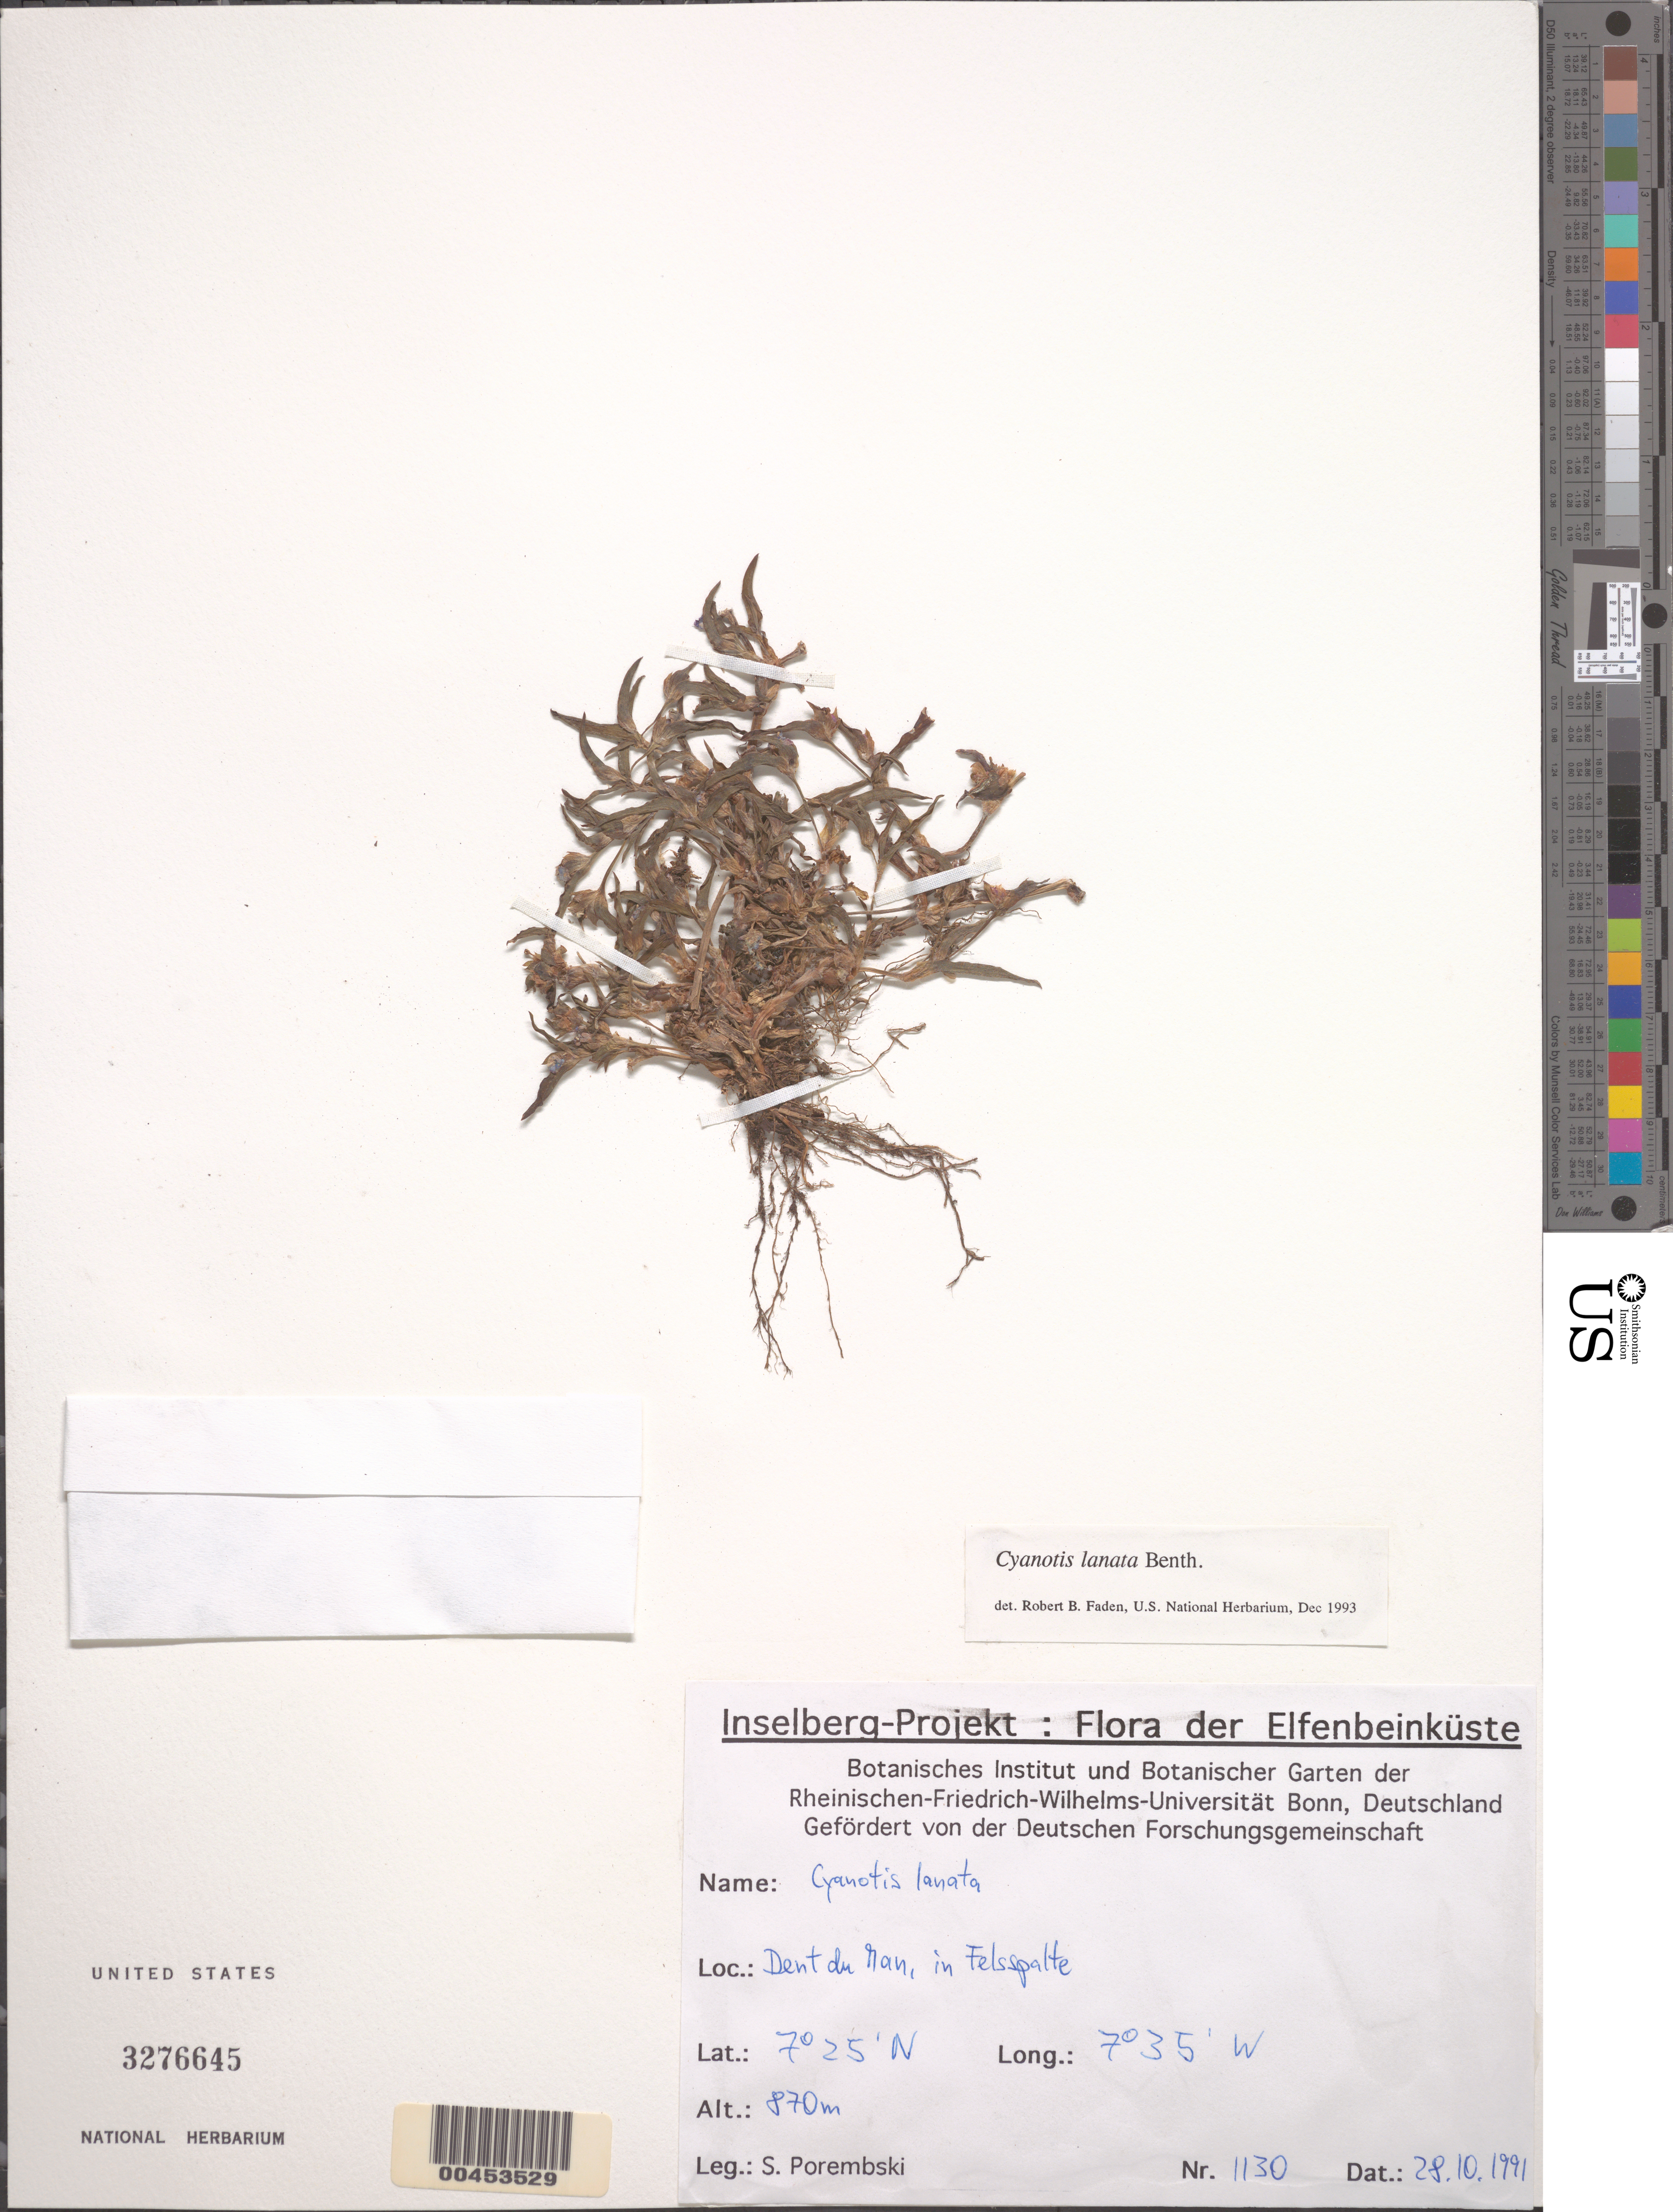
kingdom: Plantae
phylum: Tracheophyta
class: Liliopsida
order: Commelinales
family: Commelinaceae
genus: Cyanotis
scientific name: Cyanotis lanata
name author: Benth.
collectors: S. Porembski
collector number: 1130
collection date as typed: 28 Oct 1991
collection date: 1991-10-28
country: Ivory Coast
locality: Dent du Man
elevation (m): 870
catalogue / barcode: US 3276645